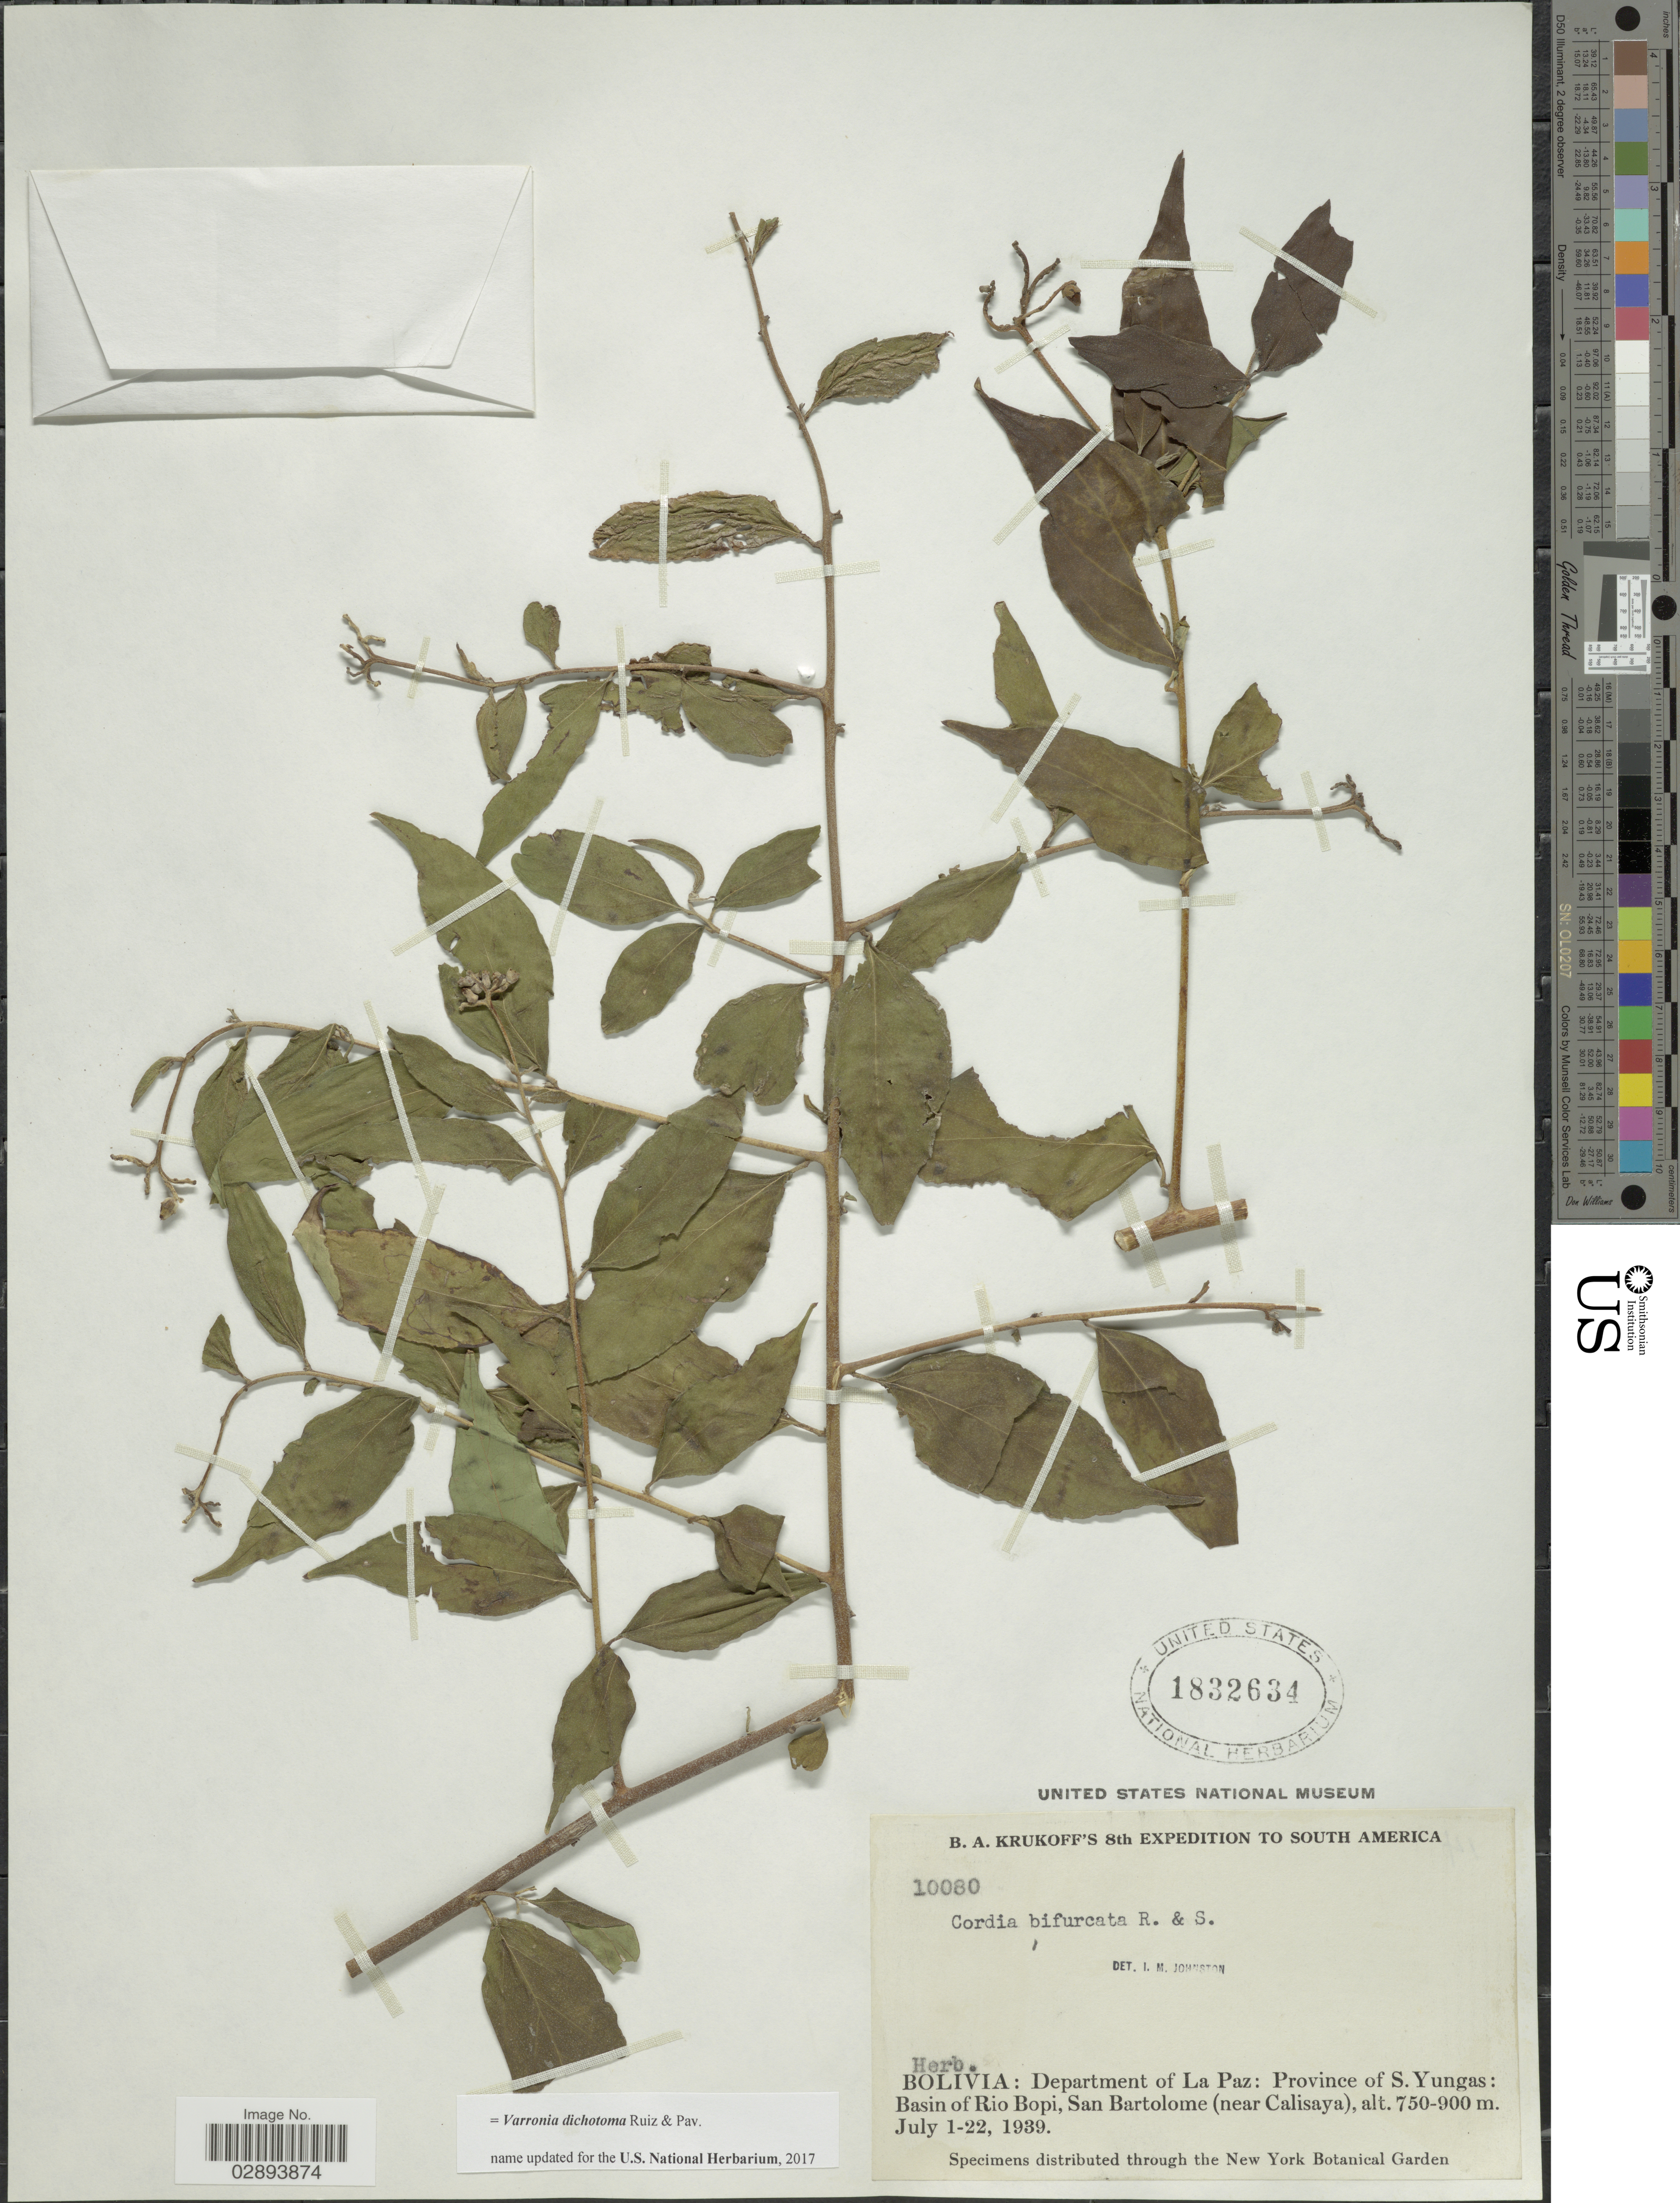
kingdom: Plantae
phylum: Tracheophyta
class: Magnoliopsida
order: Boraginales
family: Cordiaceae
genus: Varronia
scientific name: Varronia dichotoma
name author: Ruiz & Pav.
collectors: B. A. Krukoff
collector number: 10080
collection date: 1939-07-01/1939-07-22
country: Bolivia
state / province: La Paz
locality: Department of La Paz, Province of S.Yungas, Basin of Rio Bopi, San Bartolome (near Calisaya).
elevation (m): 750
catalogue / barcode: US 1832634